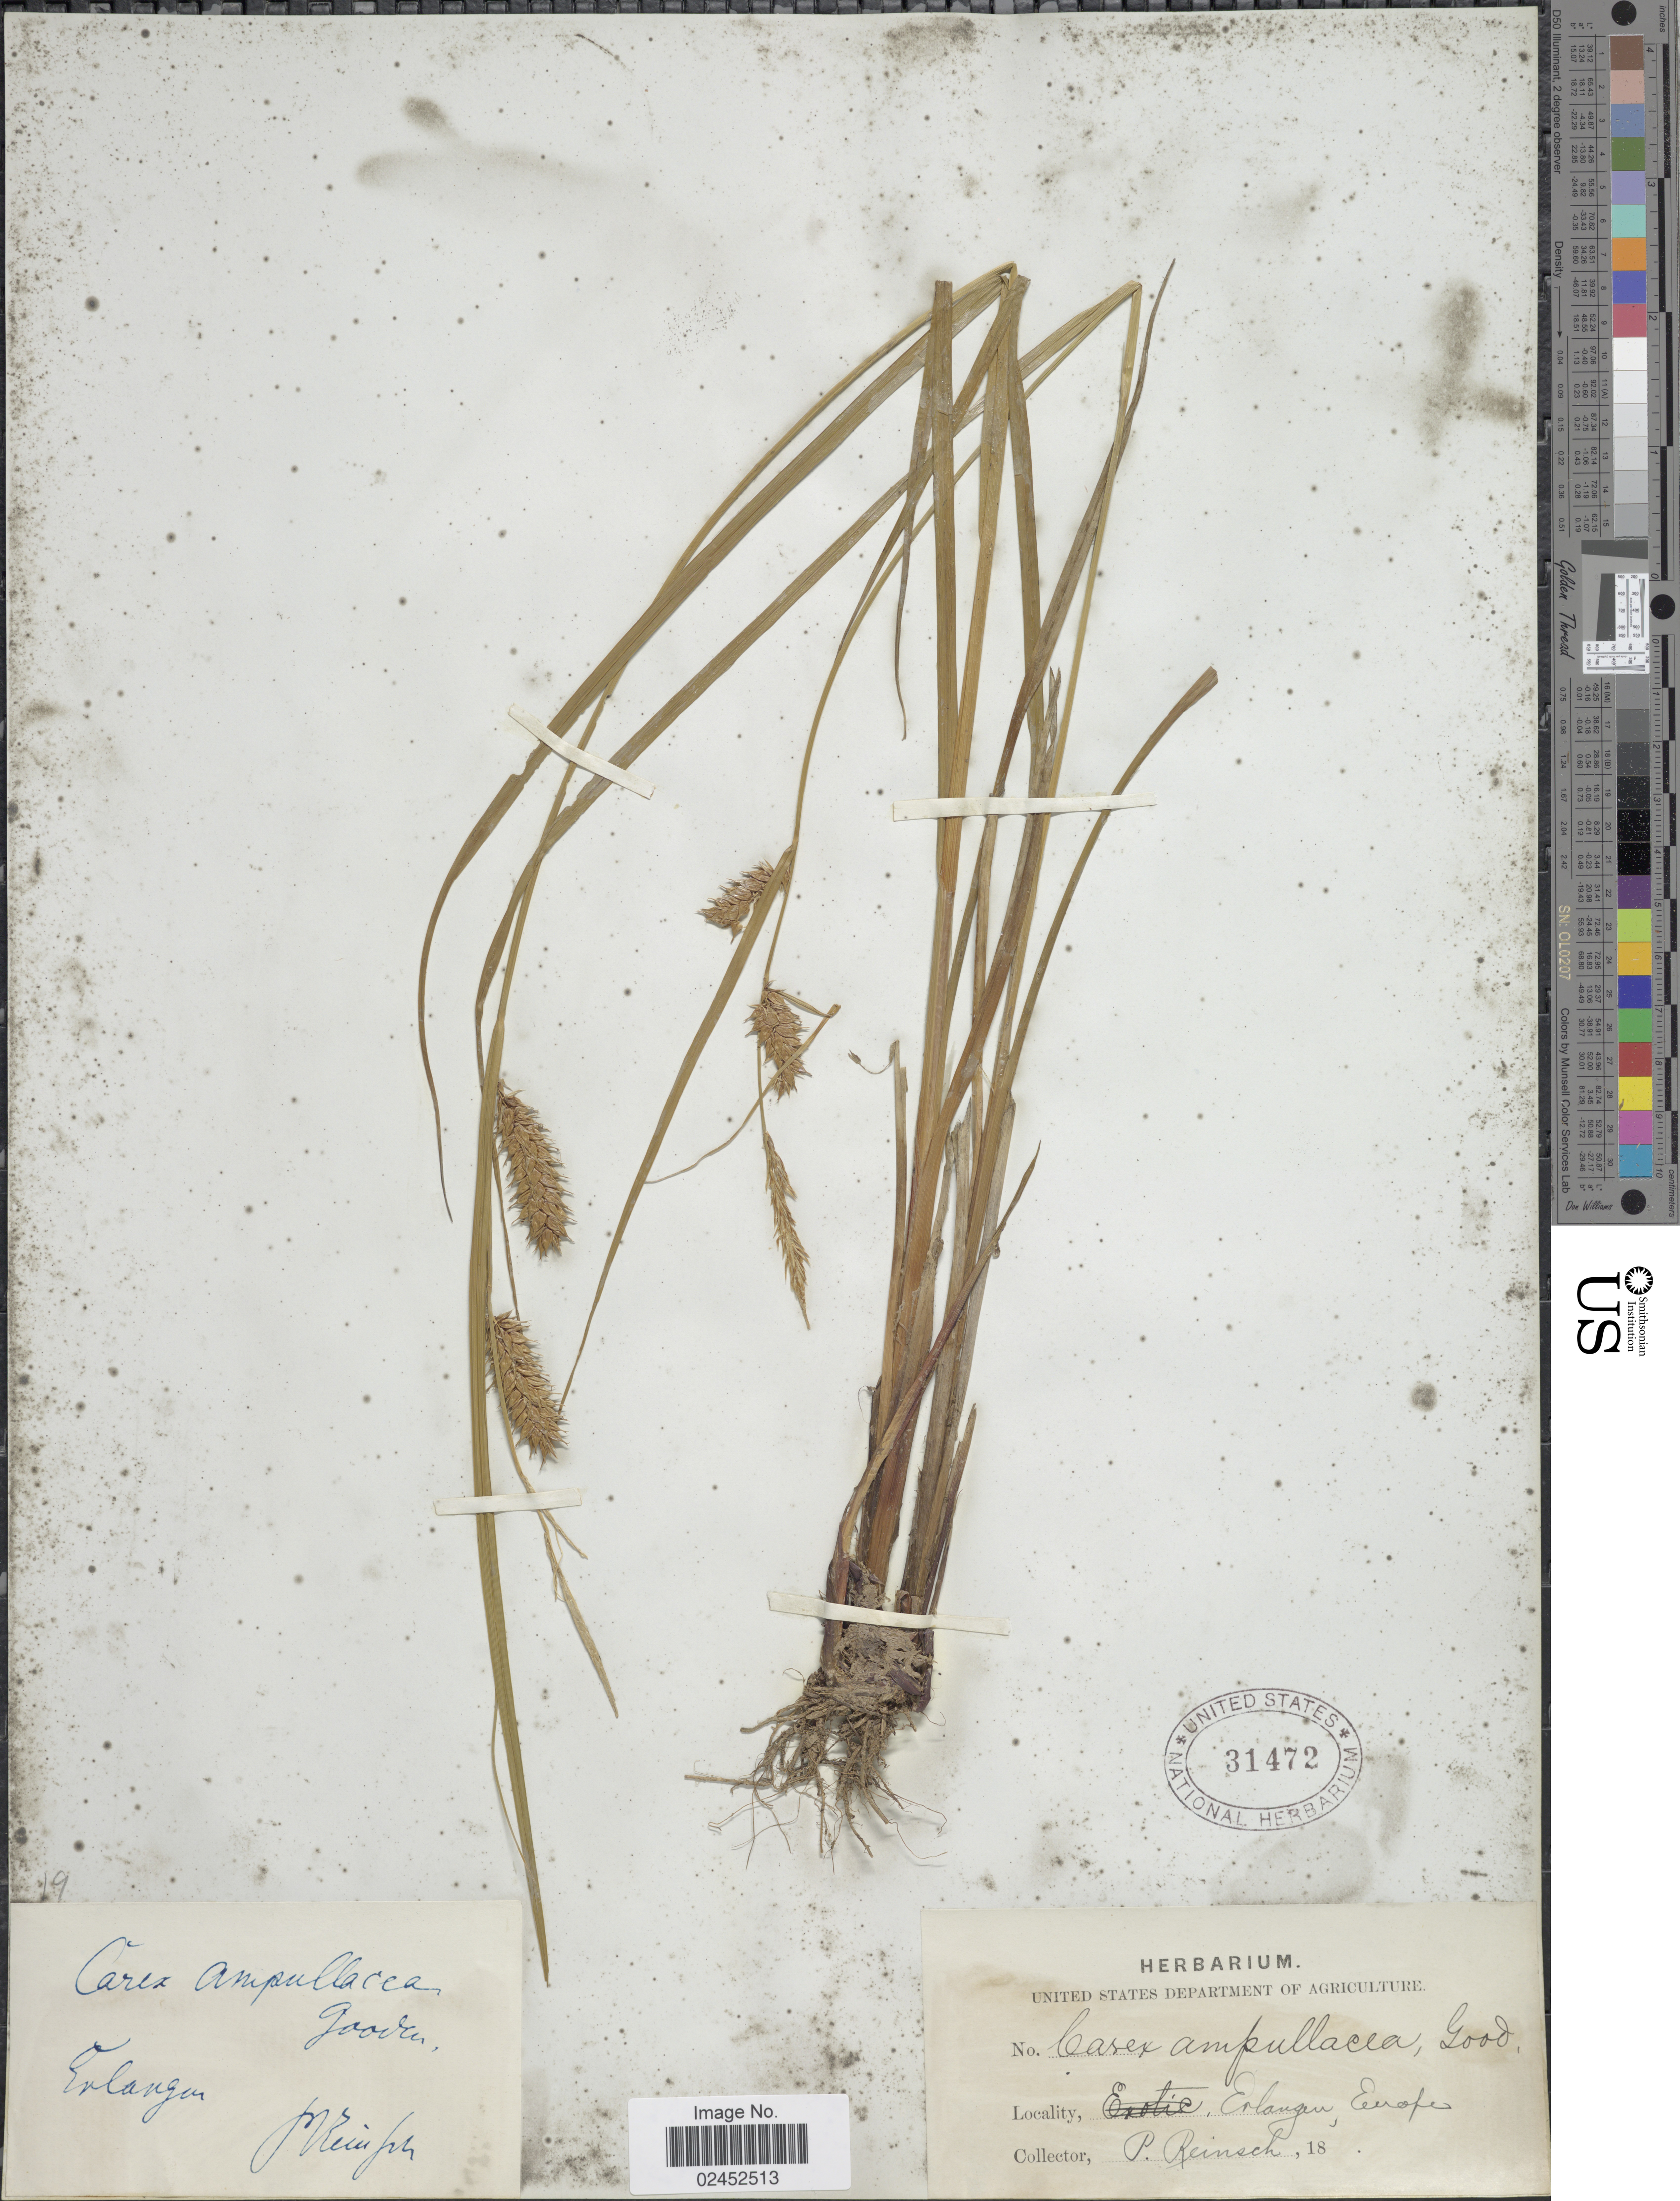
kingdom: Plantae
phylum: Tracheophyta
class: Liliopsida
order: Poales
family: Cyperaceae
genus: Carex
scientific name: Carex rostrata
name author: Stokes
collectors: P.F. Reinsch (herbarium)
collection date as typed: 18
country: Germany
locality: Erlangen, Europe.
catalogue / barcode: US 31472